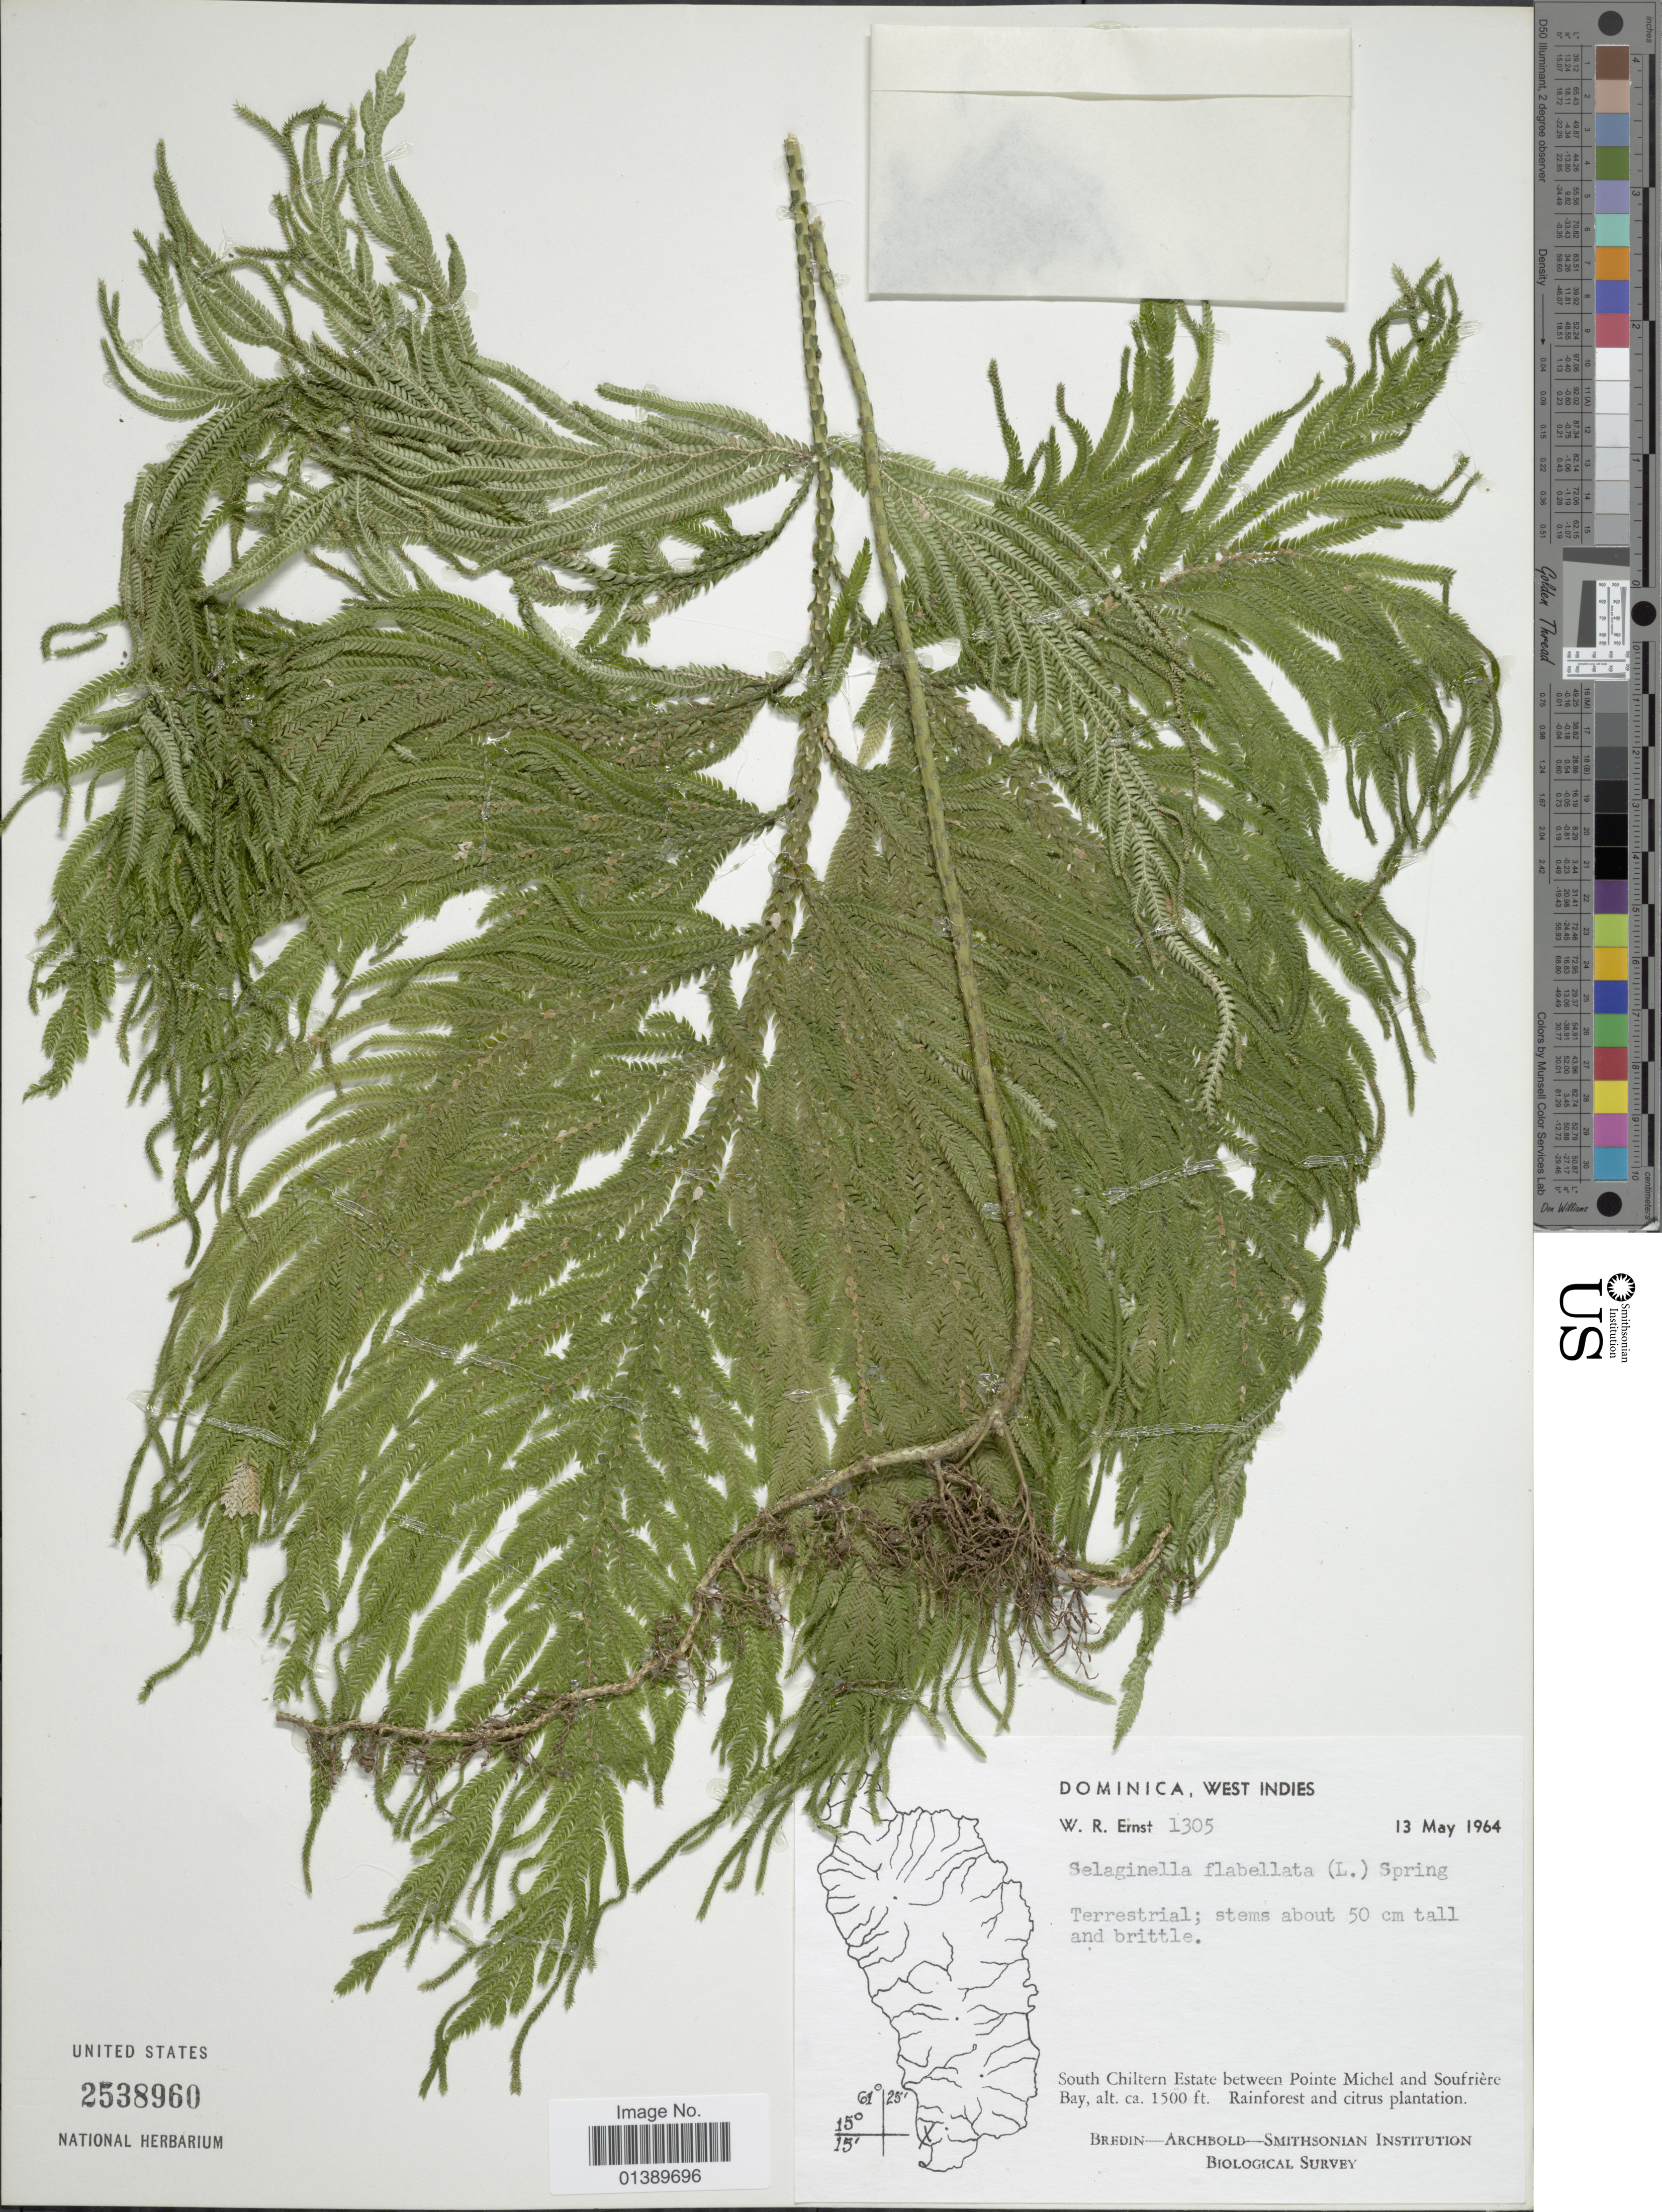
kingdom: Plantae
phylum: Tracheophyta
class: Lycopodiopsida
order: Selaginellales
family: Selaginellaceae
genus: Selaginella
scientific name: Selaginella flabellata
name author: L.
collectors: W. R. Ernst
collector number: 1305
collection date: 1964-05-13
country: Dominica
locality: West Indies, South Chiltern Estate between Pointe Michel and Soufrière Bay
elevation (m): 457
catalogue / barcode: US 2538960